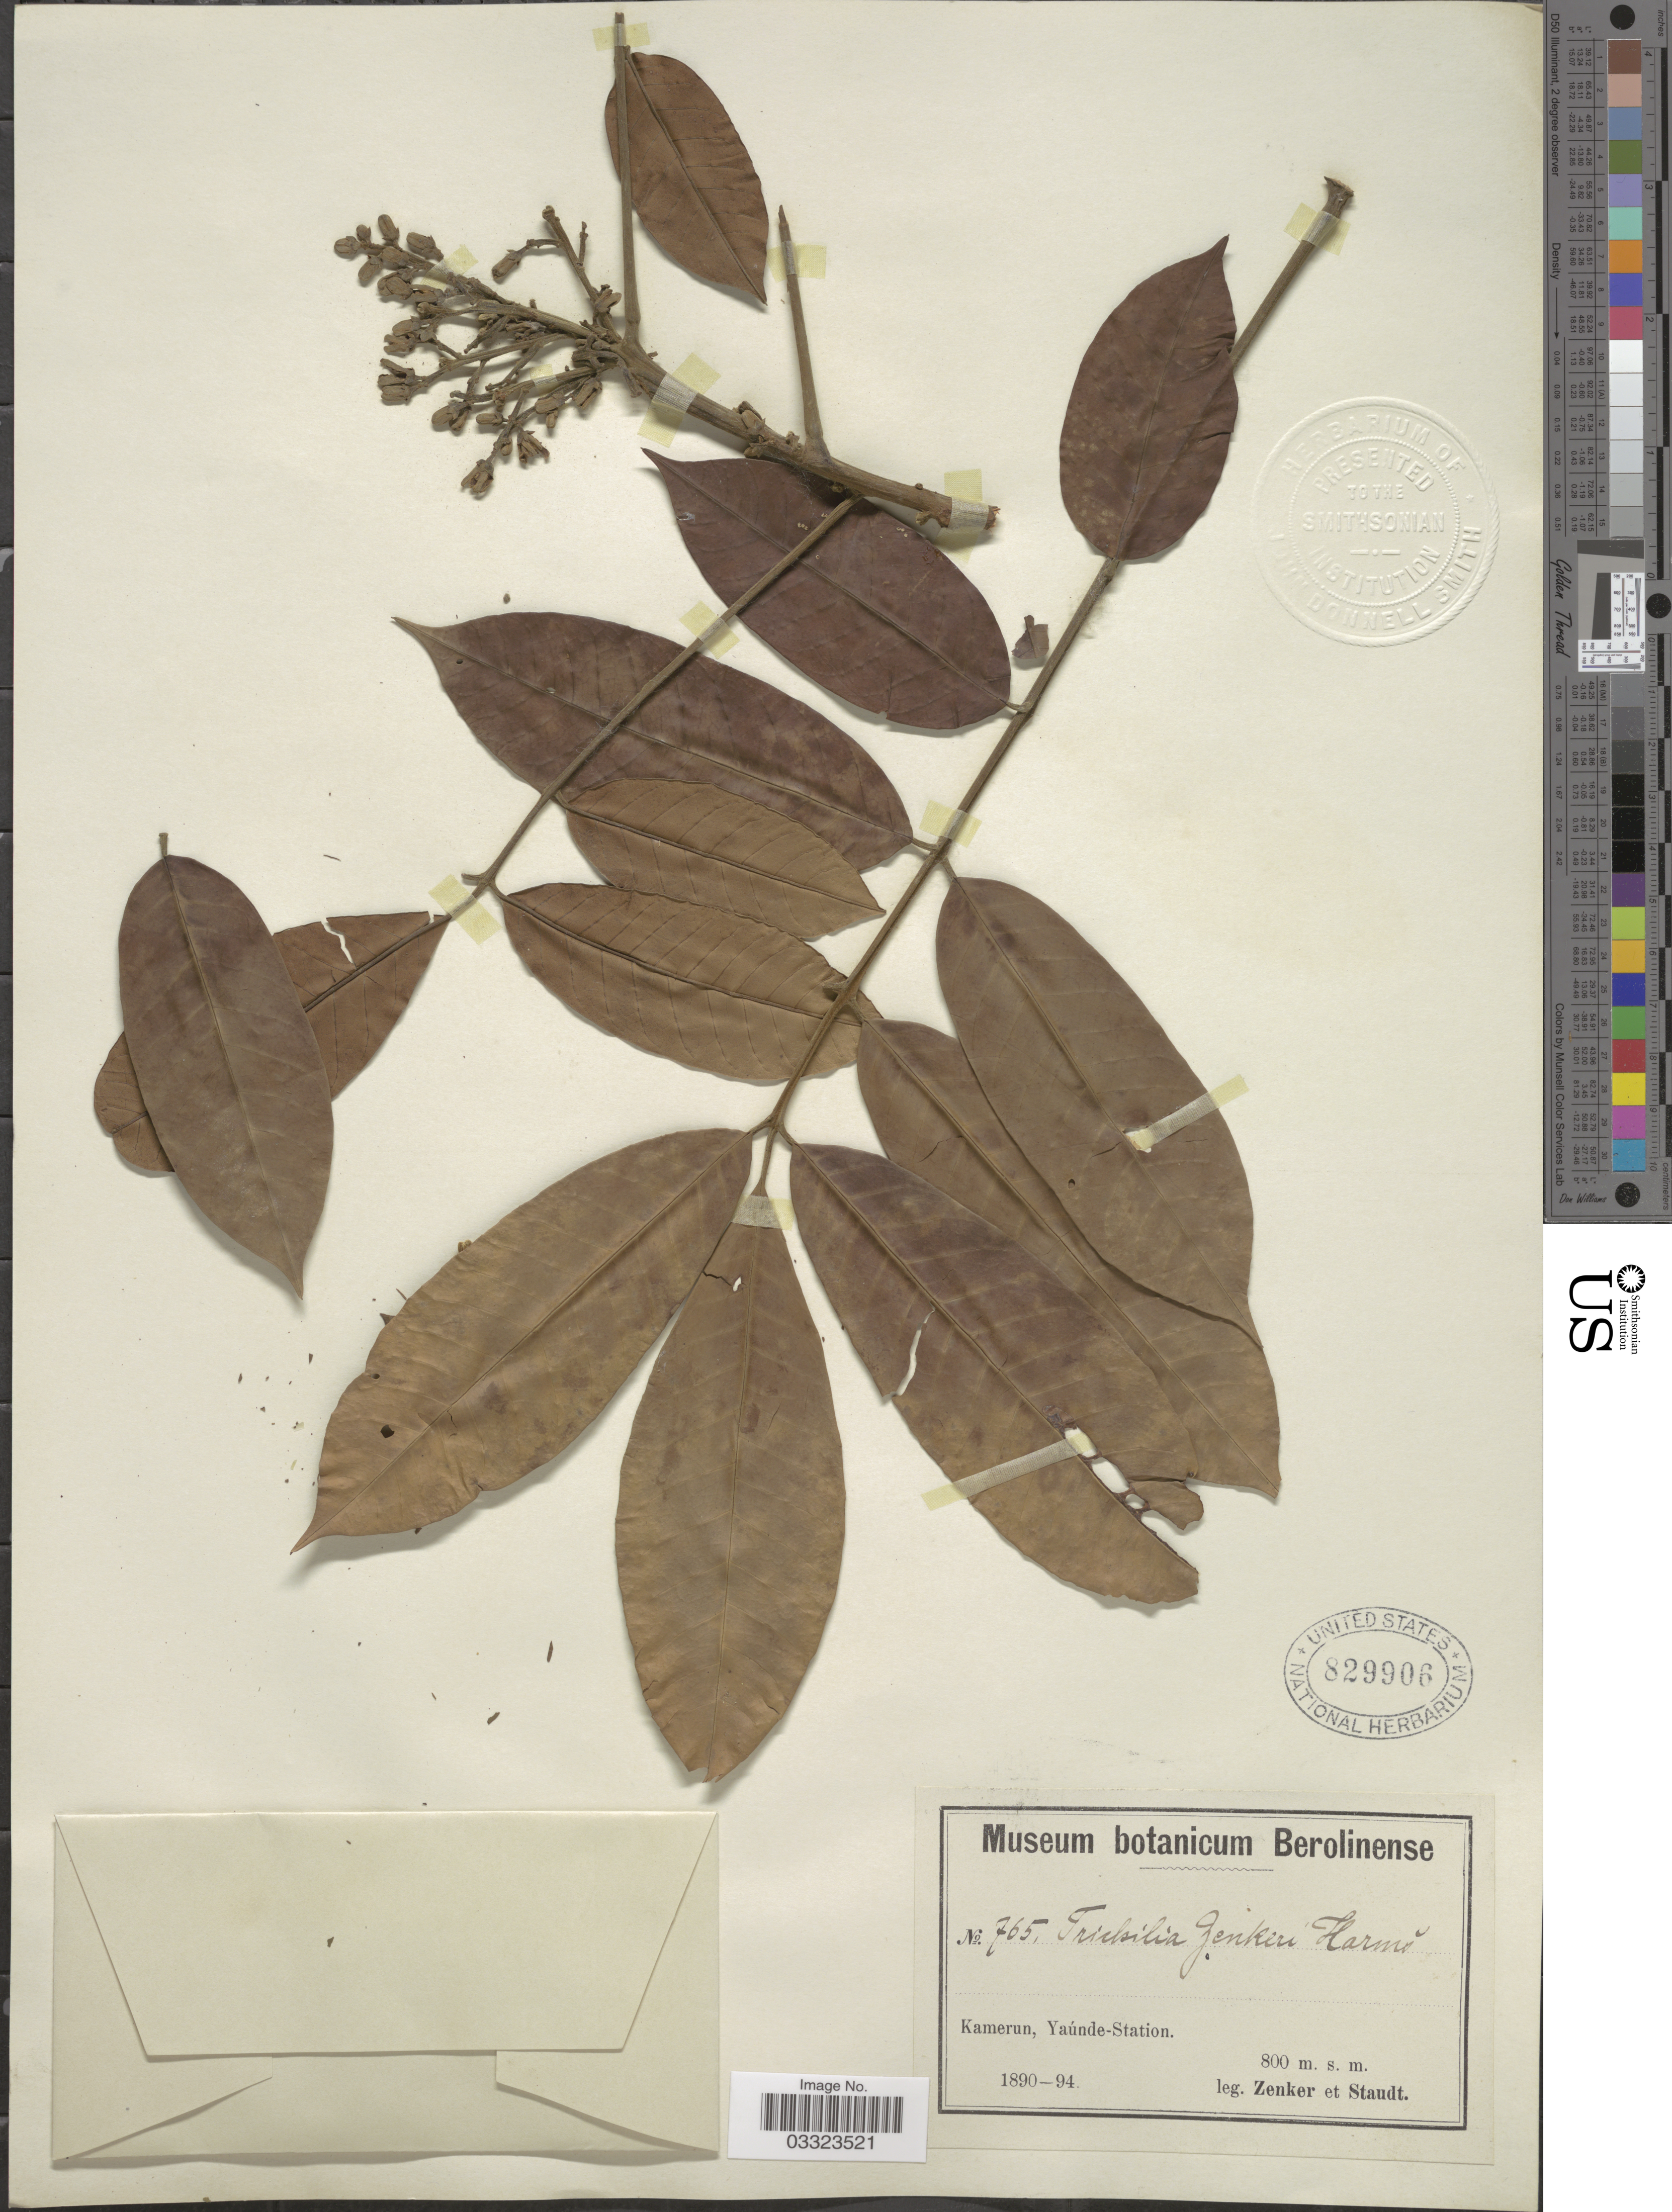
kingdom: Plantae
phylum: Tracheophyta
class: Magnoliopsida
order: Sapindales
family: Meliaceae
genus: Trichilia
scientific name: Trichilia heudelotii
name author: Planch. ex Oliv.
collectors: Zenker, -- & -. Staudt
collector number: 765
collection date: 1890/1894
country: Cameroon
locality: Kamerun, Yaúnde-Station.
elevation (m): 800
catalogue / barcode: US 829906